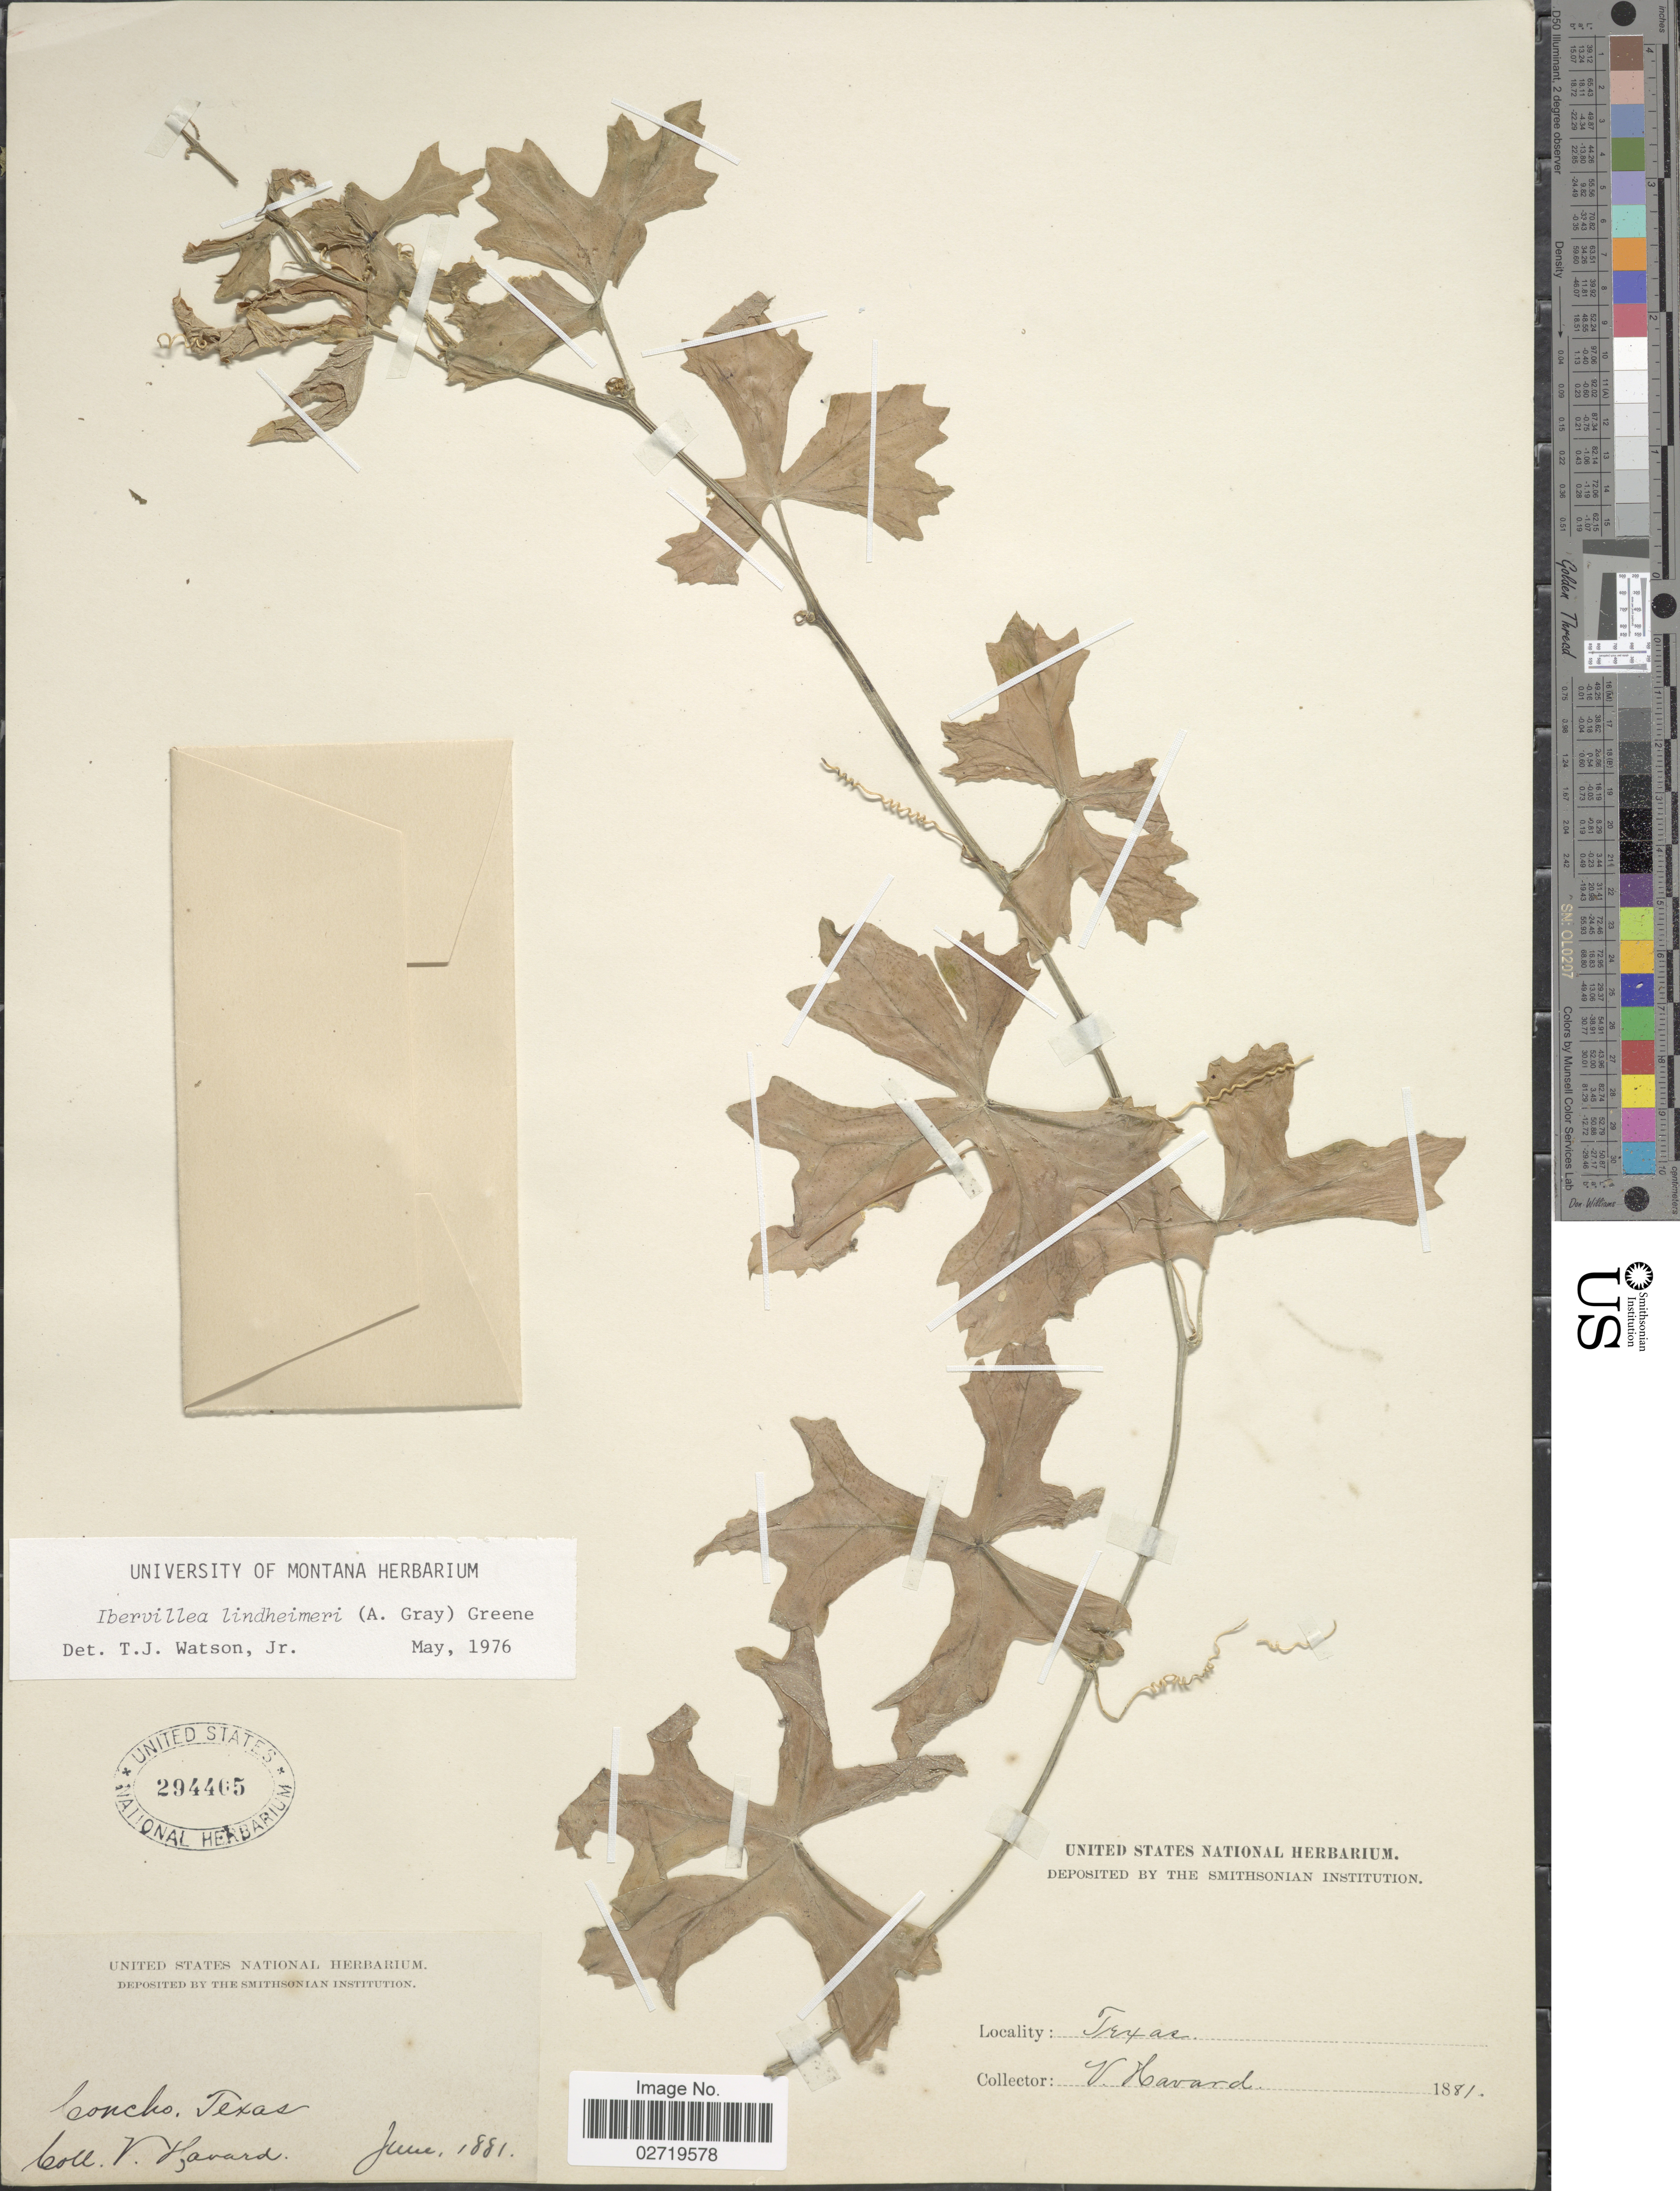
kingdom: Plantae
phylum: Tracheophyta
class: Magnoliopsida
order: Cucurbitales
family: Cucurbitaceae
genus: Ibervillea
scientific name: Ibervillea lindheimeri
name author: (A. Gray) Greene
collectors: V. Havard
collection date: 1881-06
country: United States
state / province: Texas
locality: Concho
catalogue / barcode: US 294405